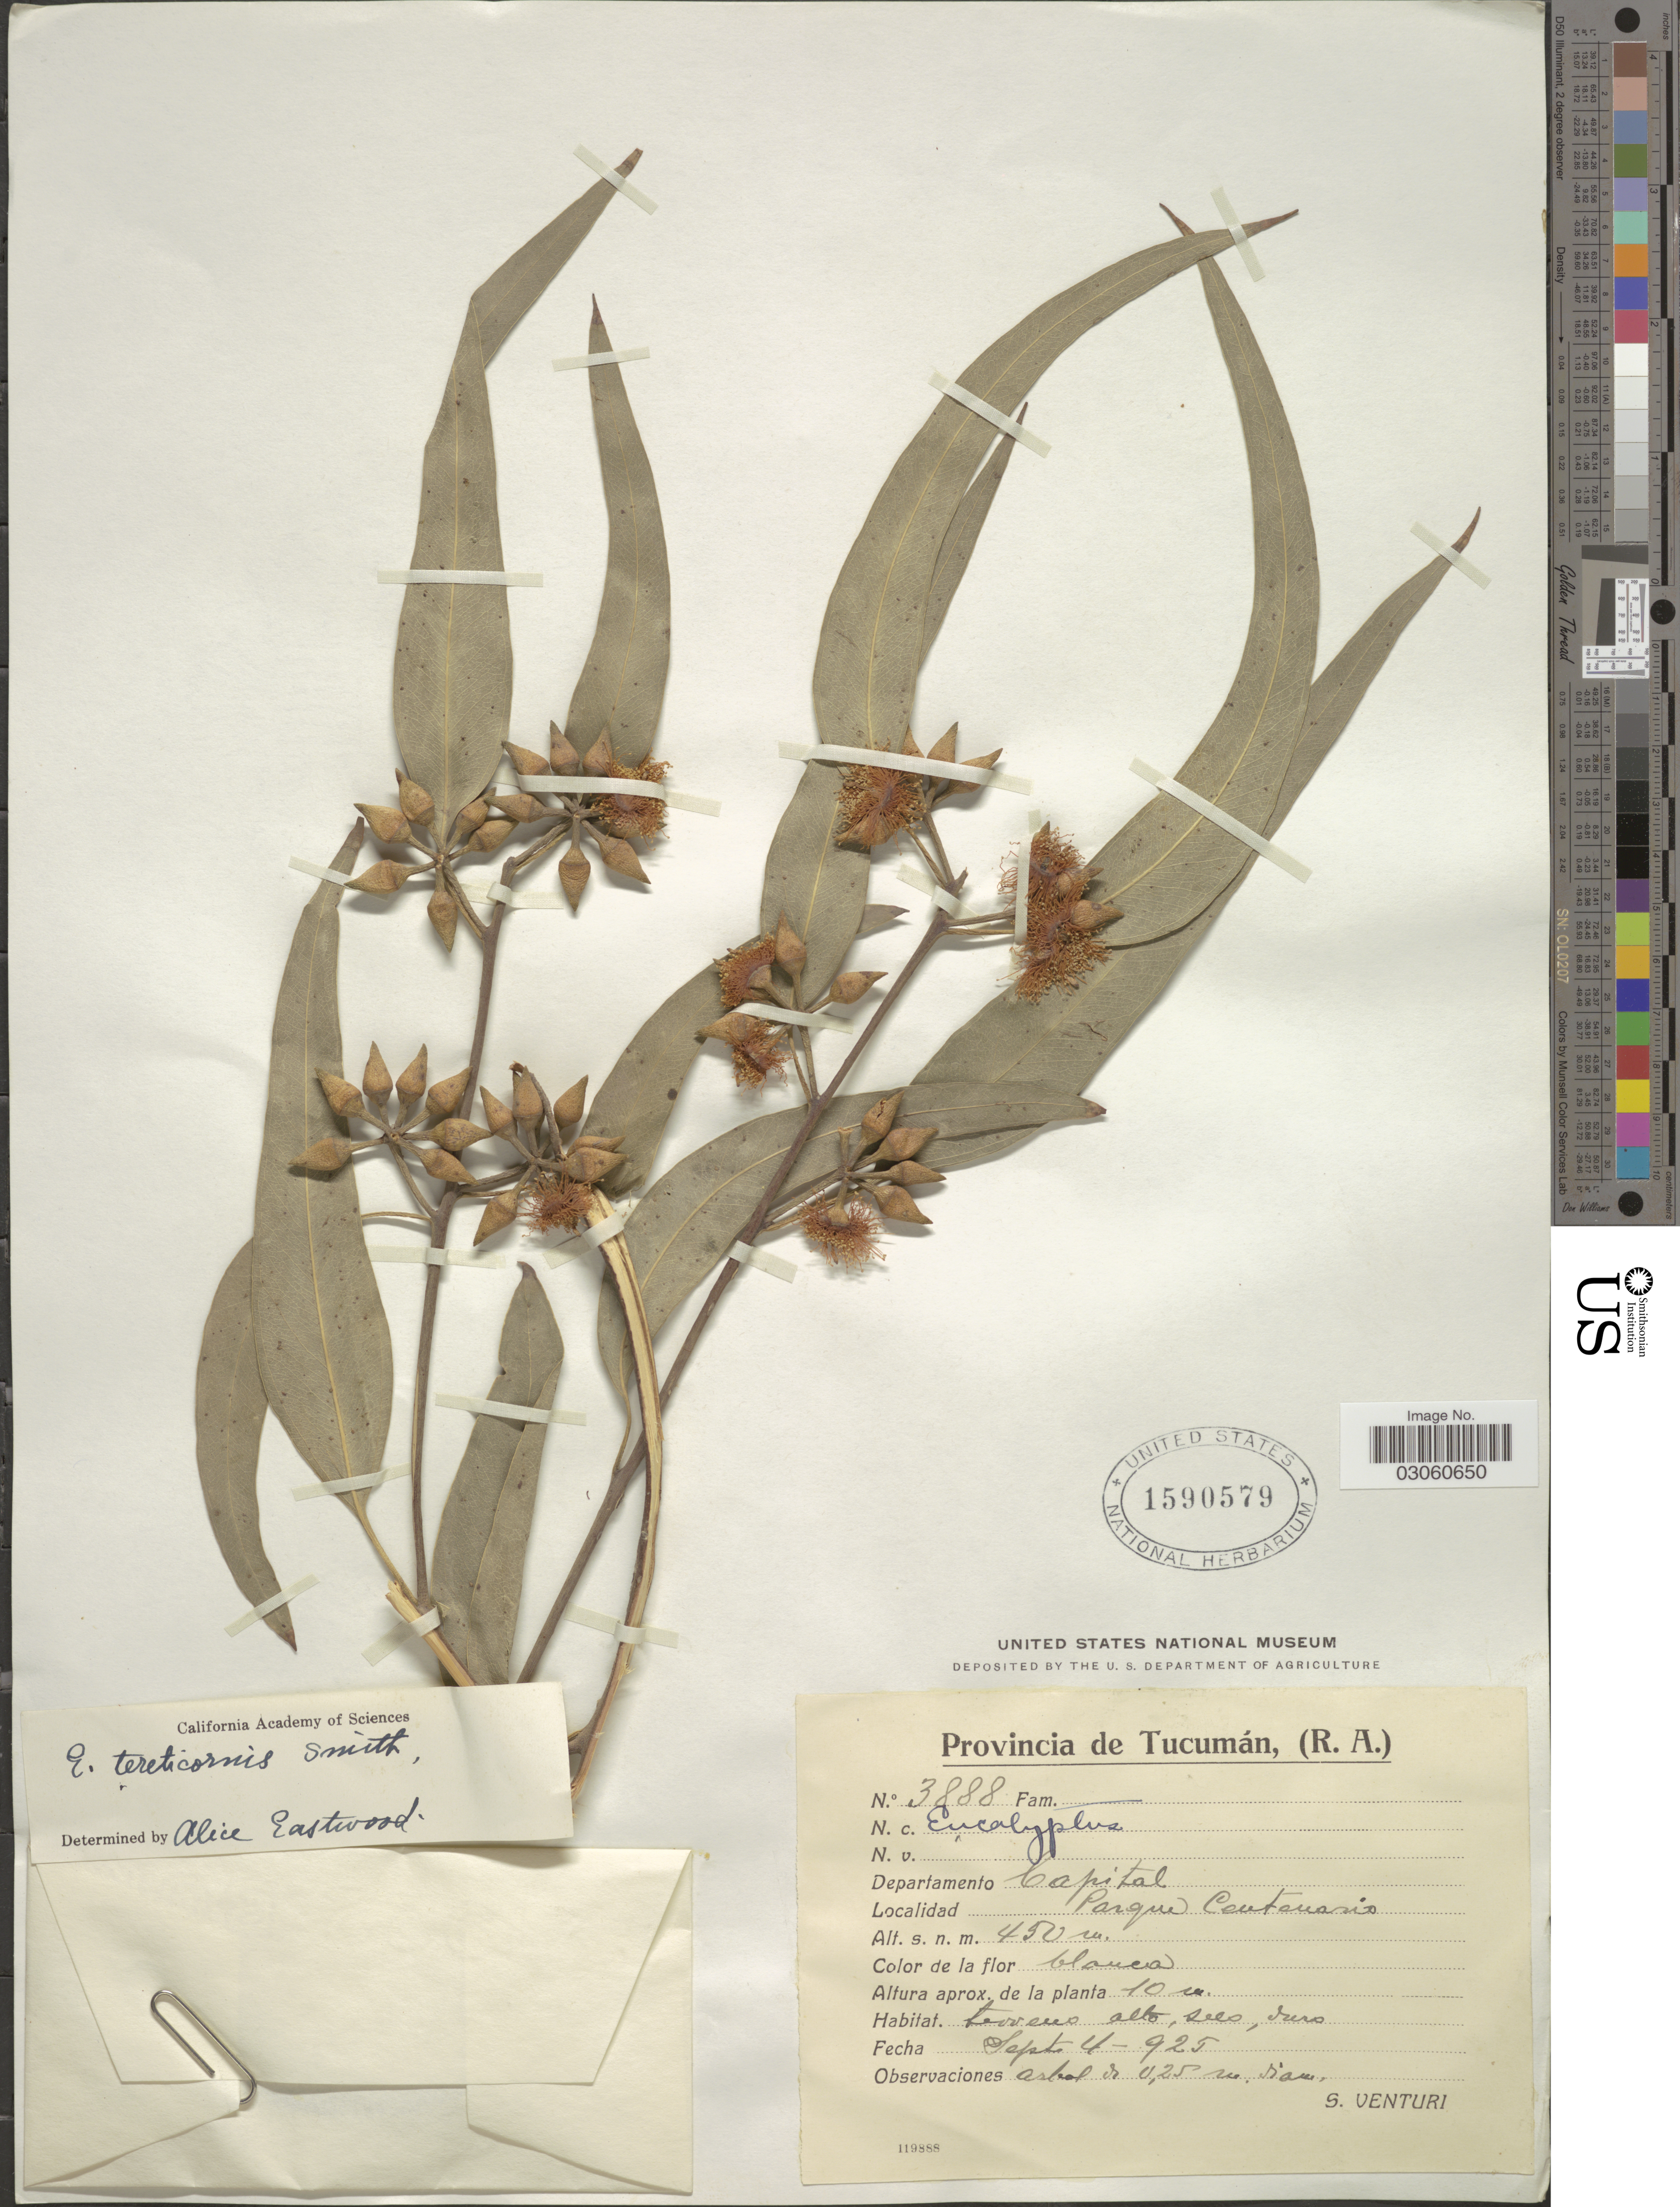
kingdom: Plantae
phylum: Tracheophyta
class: Magnoliopsida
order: Myrtales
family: Myrtaceae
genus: Eucalyptus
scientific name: Eucalyptus tereticornis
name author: Sm.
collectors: S. Venturi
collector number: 3888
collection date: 1925-09-04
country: Argentina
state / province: Tucuman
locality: Departamento Capital, Parque Centenario.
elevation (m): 450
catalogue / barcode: US 1590579